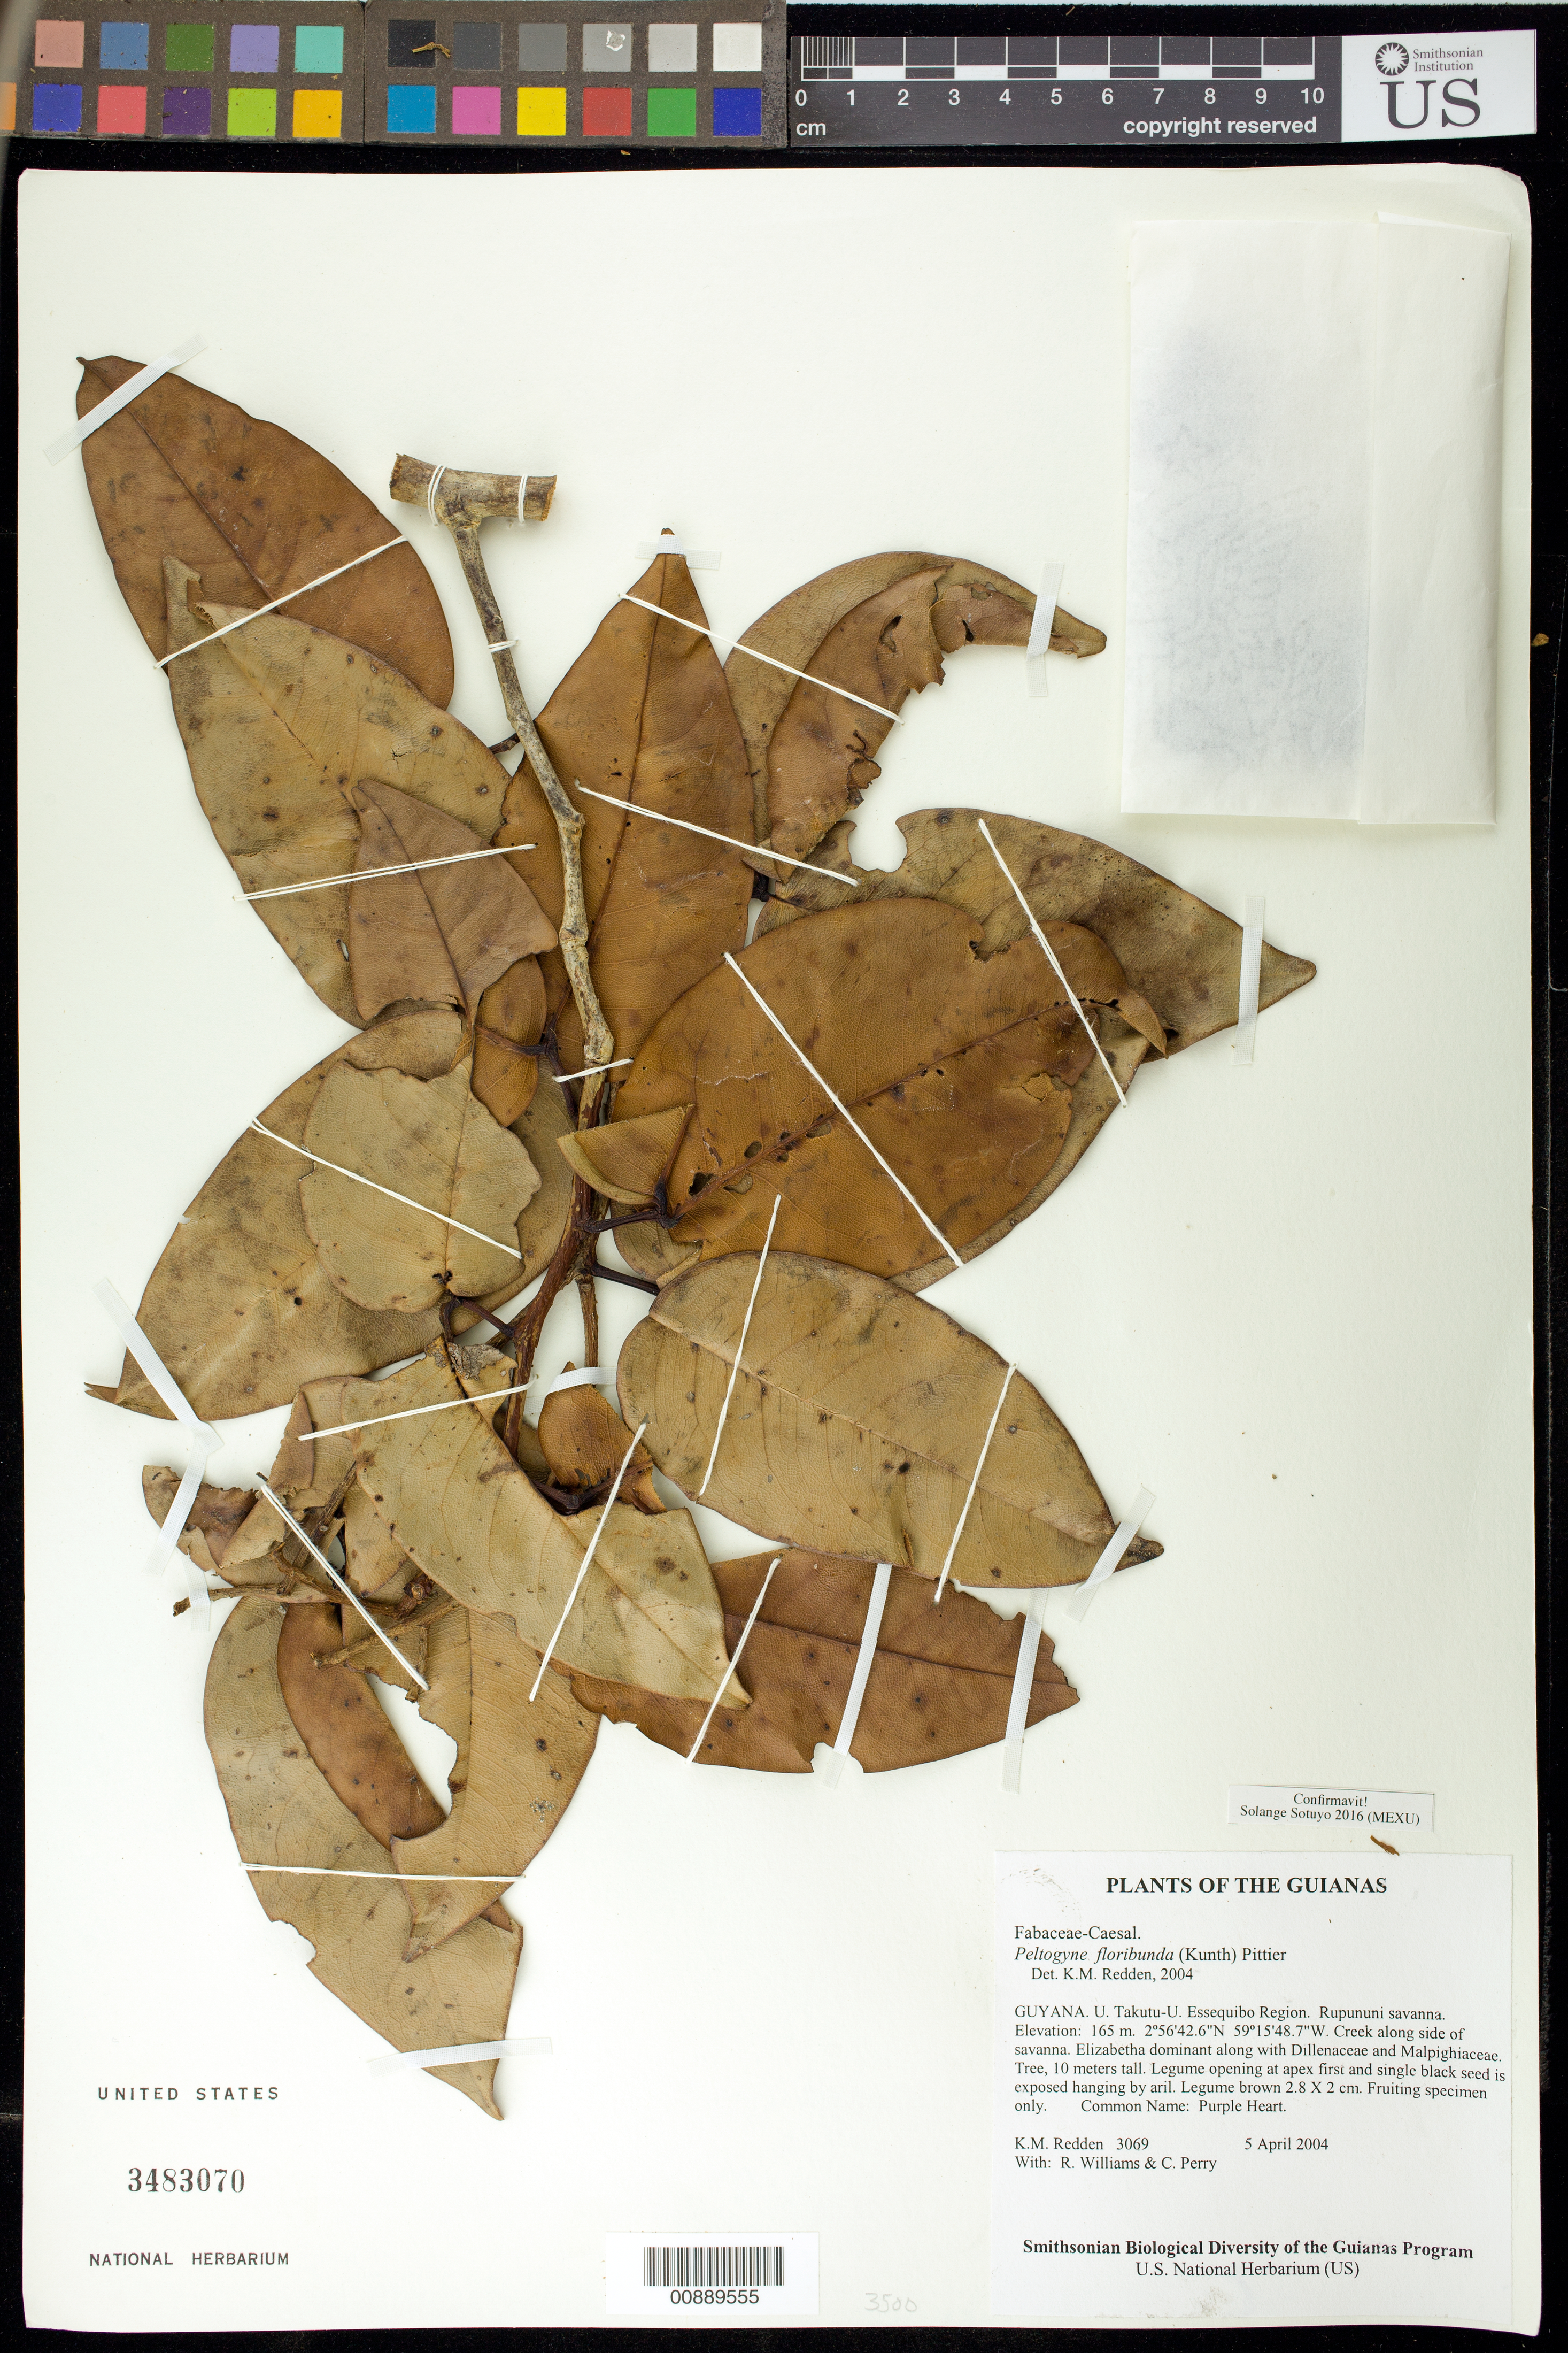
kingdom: Plantae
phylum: Tracheophyta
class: Magnoliopsida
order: Fabales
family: Fabaceae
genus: Peltogyne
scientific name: Peltogyne floribunda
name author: (Kunth) Pittier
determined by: Sotuyo, Solange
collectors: K. M. Redden, R. Williams & C. Perry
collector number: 3069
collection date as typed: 5 April 2004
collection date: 2004-04-05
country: Guyana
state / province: U. Takutu-U. Essequibo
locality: Rupununi savanna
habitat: Creek along side of savanna. Elizabetha dominant along with Dillenaceae and Malpighiaceae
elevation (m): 165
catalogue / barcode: US 3483070